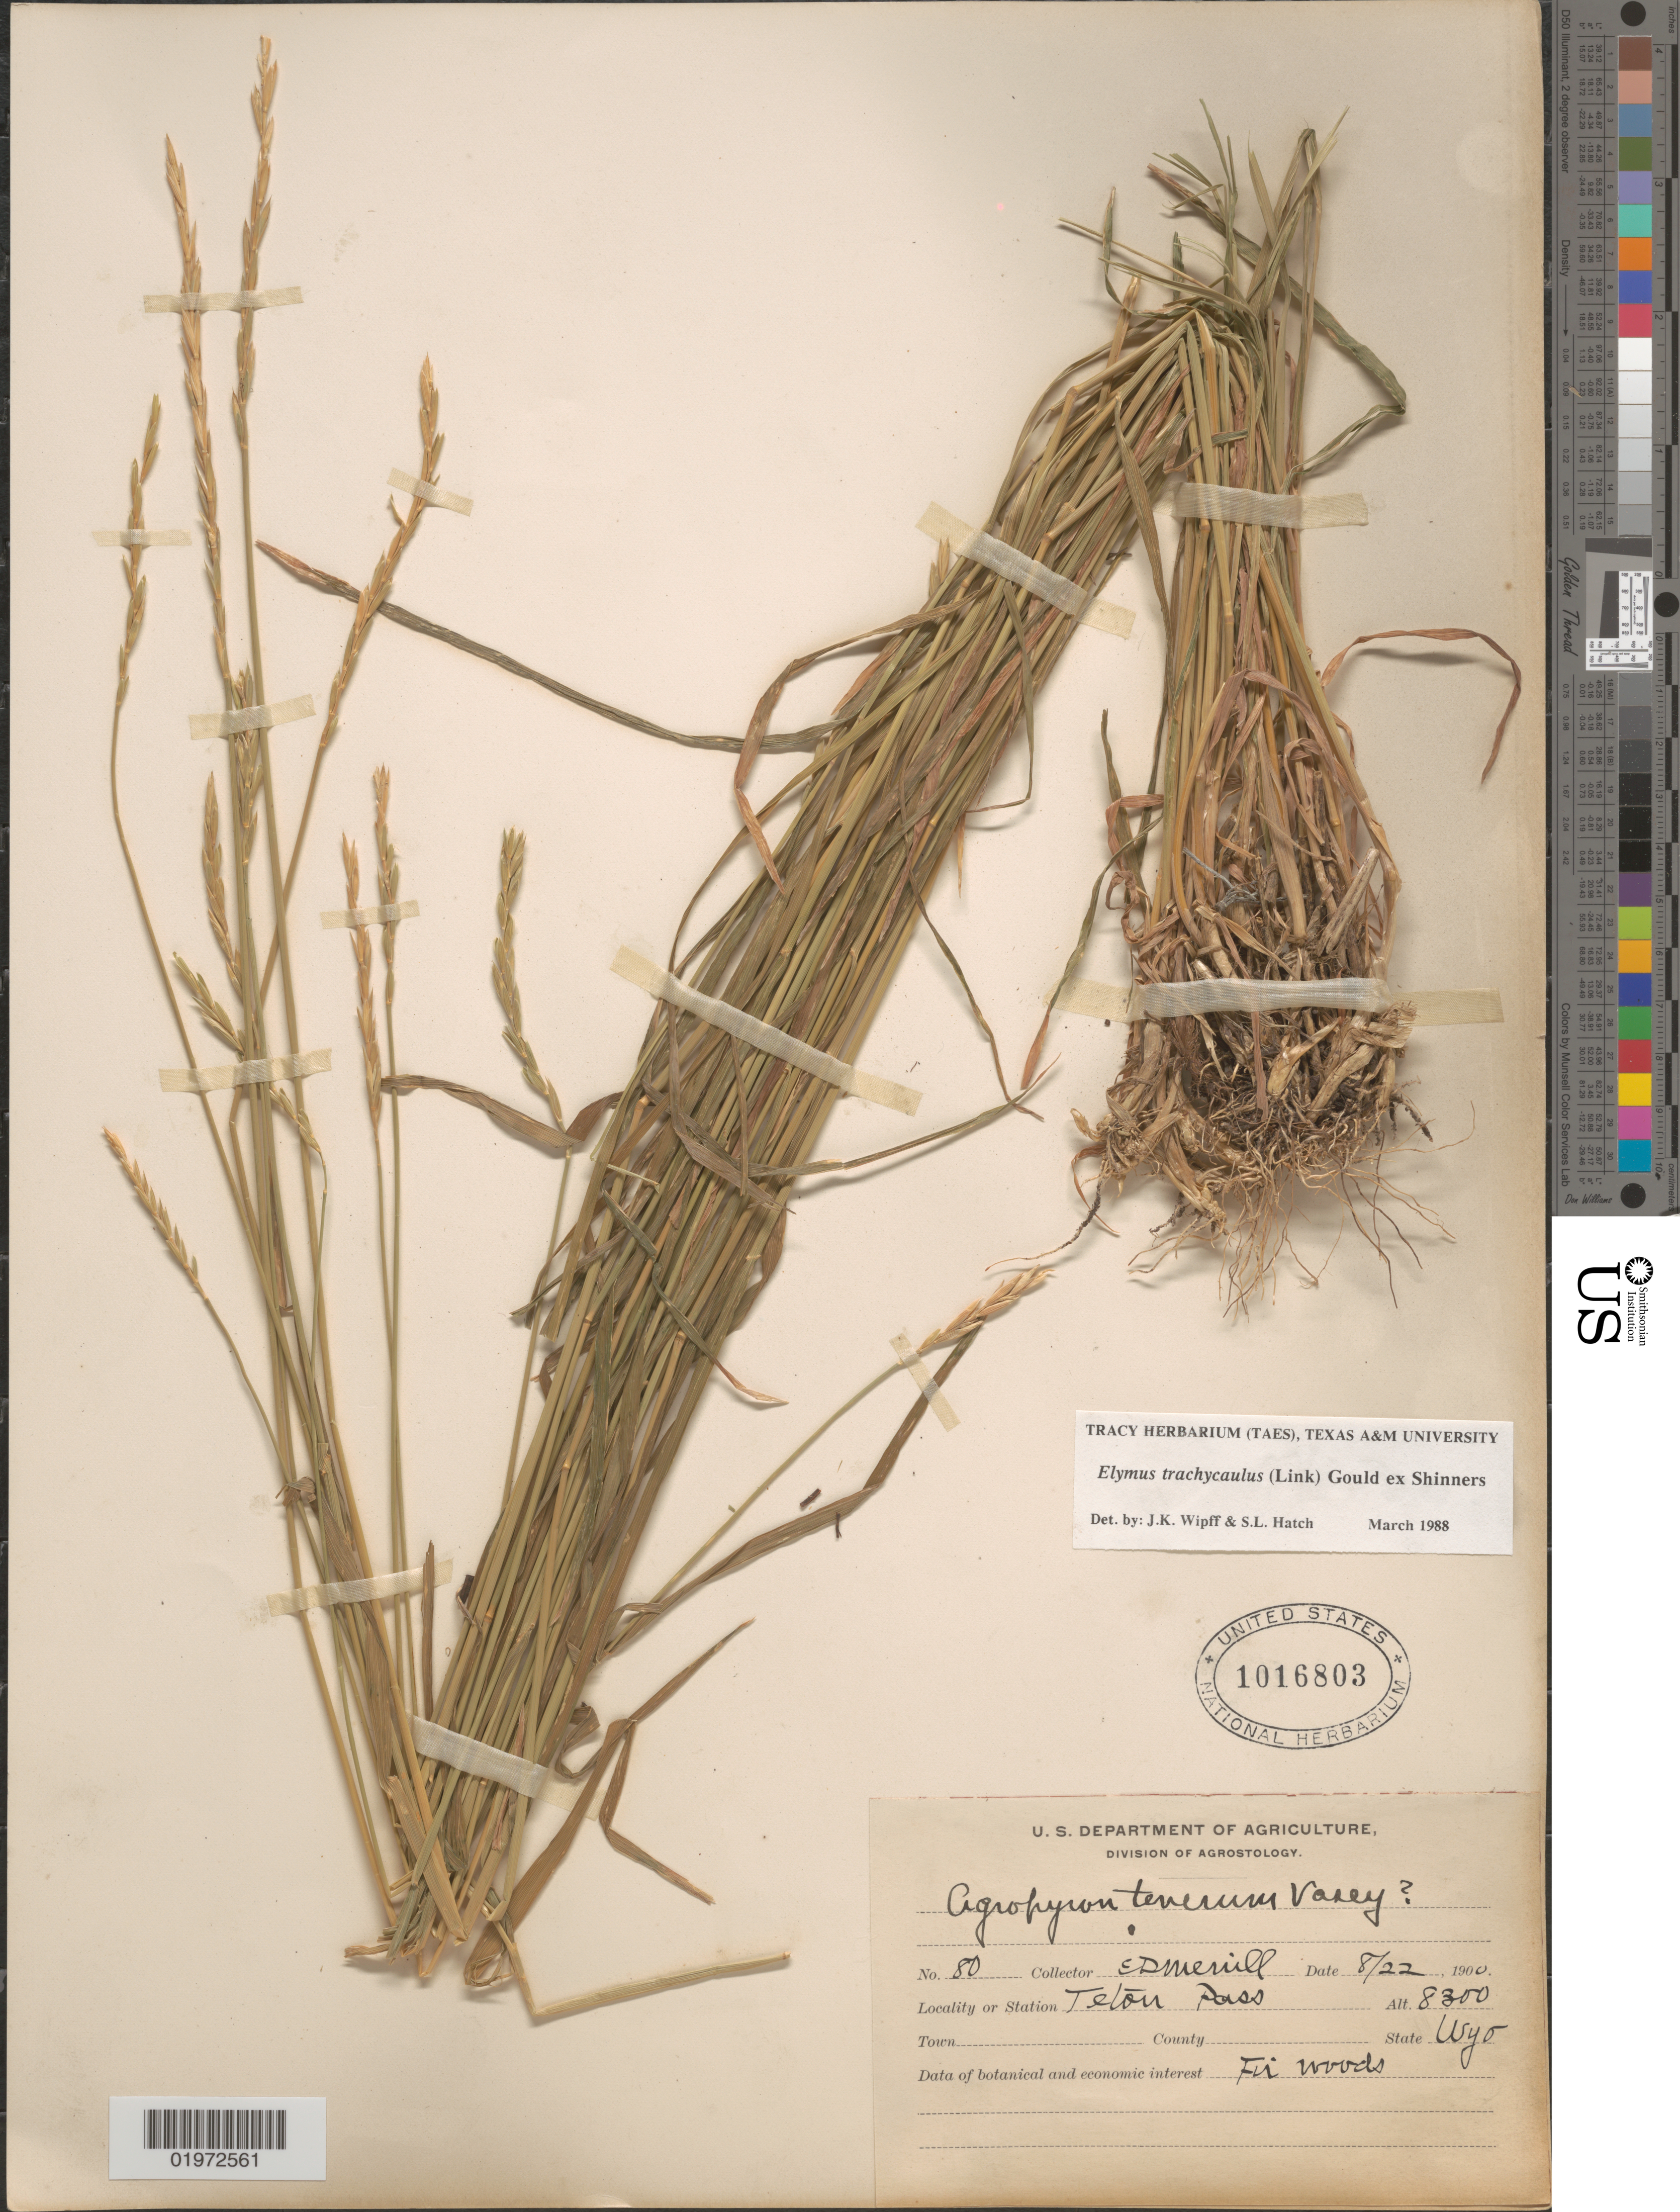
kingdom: Plantae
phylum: Tracheophyta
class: Liliopsida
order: Poales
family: Poaceae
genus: Elymus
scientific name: Elymus trachycaulus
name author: (Link) Gould ex Shinners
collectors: E. D. Merrill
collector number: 80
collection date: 1900-08-22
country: United States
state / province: Wyoming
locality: Teton Pass.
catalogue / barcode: US 1016803